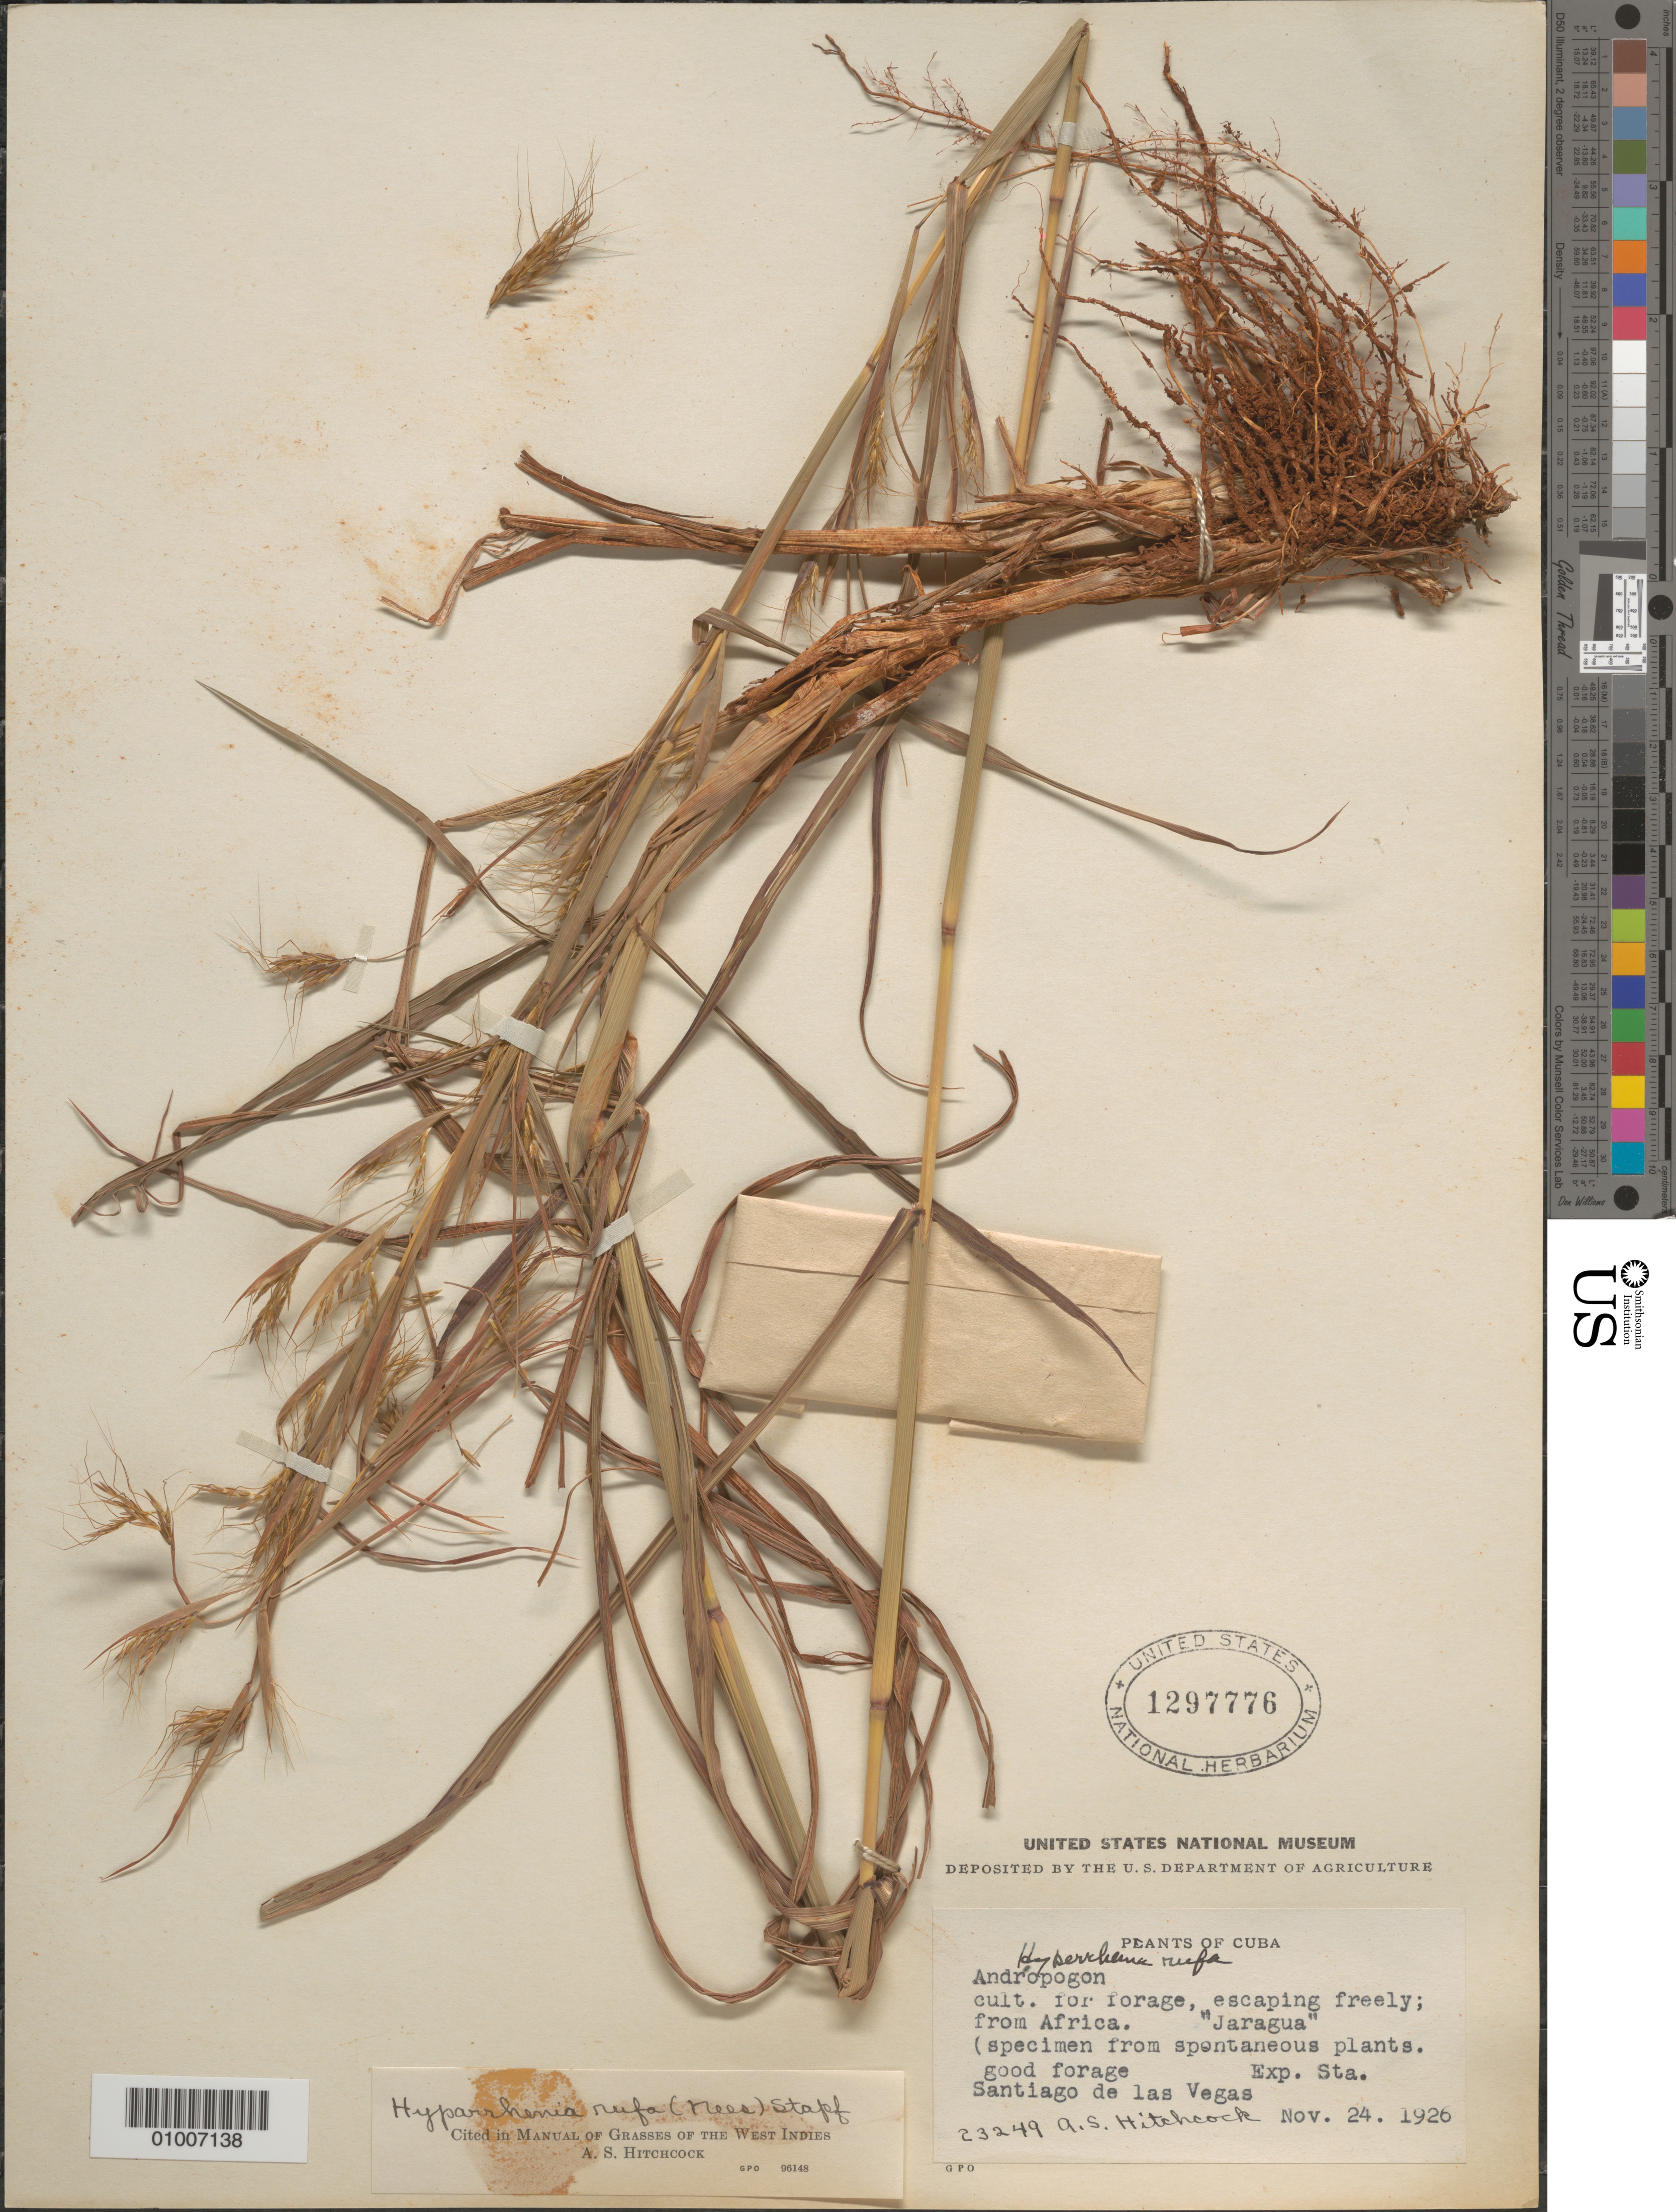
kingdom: Plantae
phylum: Tracheophyta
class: Liliopsida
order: Poales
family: Poaceae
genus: Hyparrhenia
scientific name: Hyparrhenia rufa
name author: (Nees) Stapf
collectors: A. S. Hitchcock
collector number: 23249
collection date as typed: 24 Nov 1926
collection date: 1926-11-24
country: Cuba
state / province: La Habana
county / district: Municipio Boyeros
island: Cuba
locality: Santiago de las Vegas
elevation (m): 97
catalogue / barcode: US 1297776